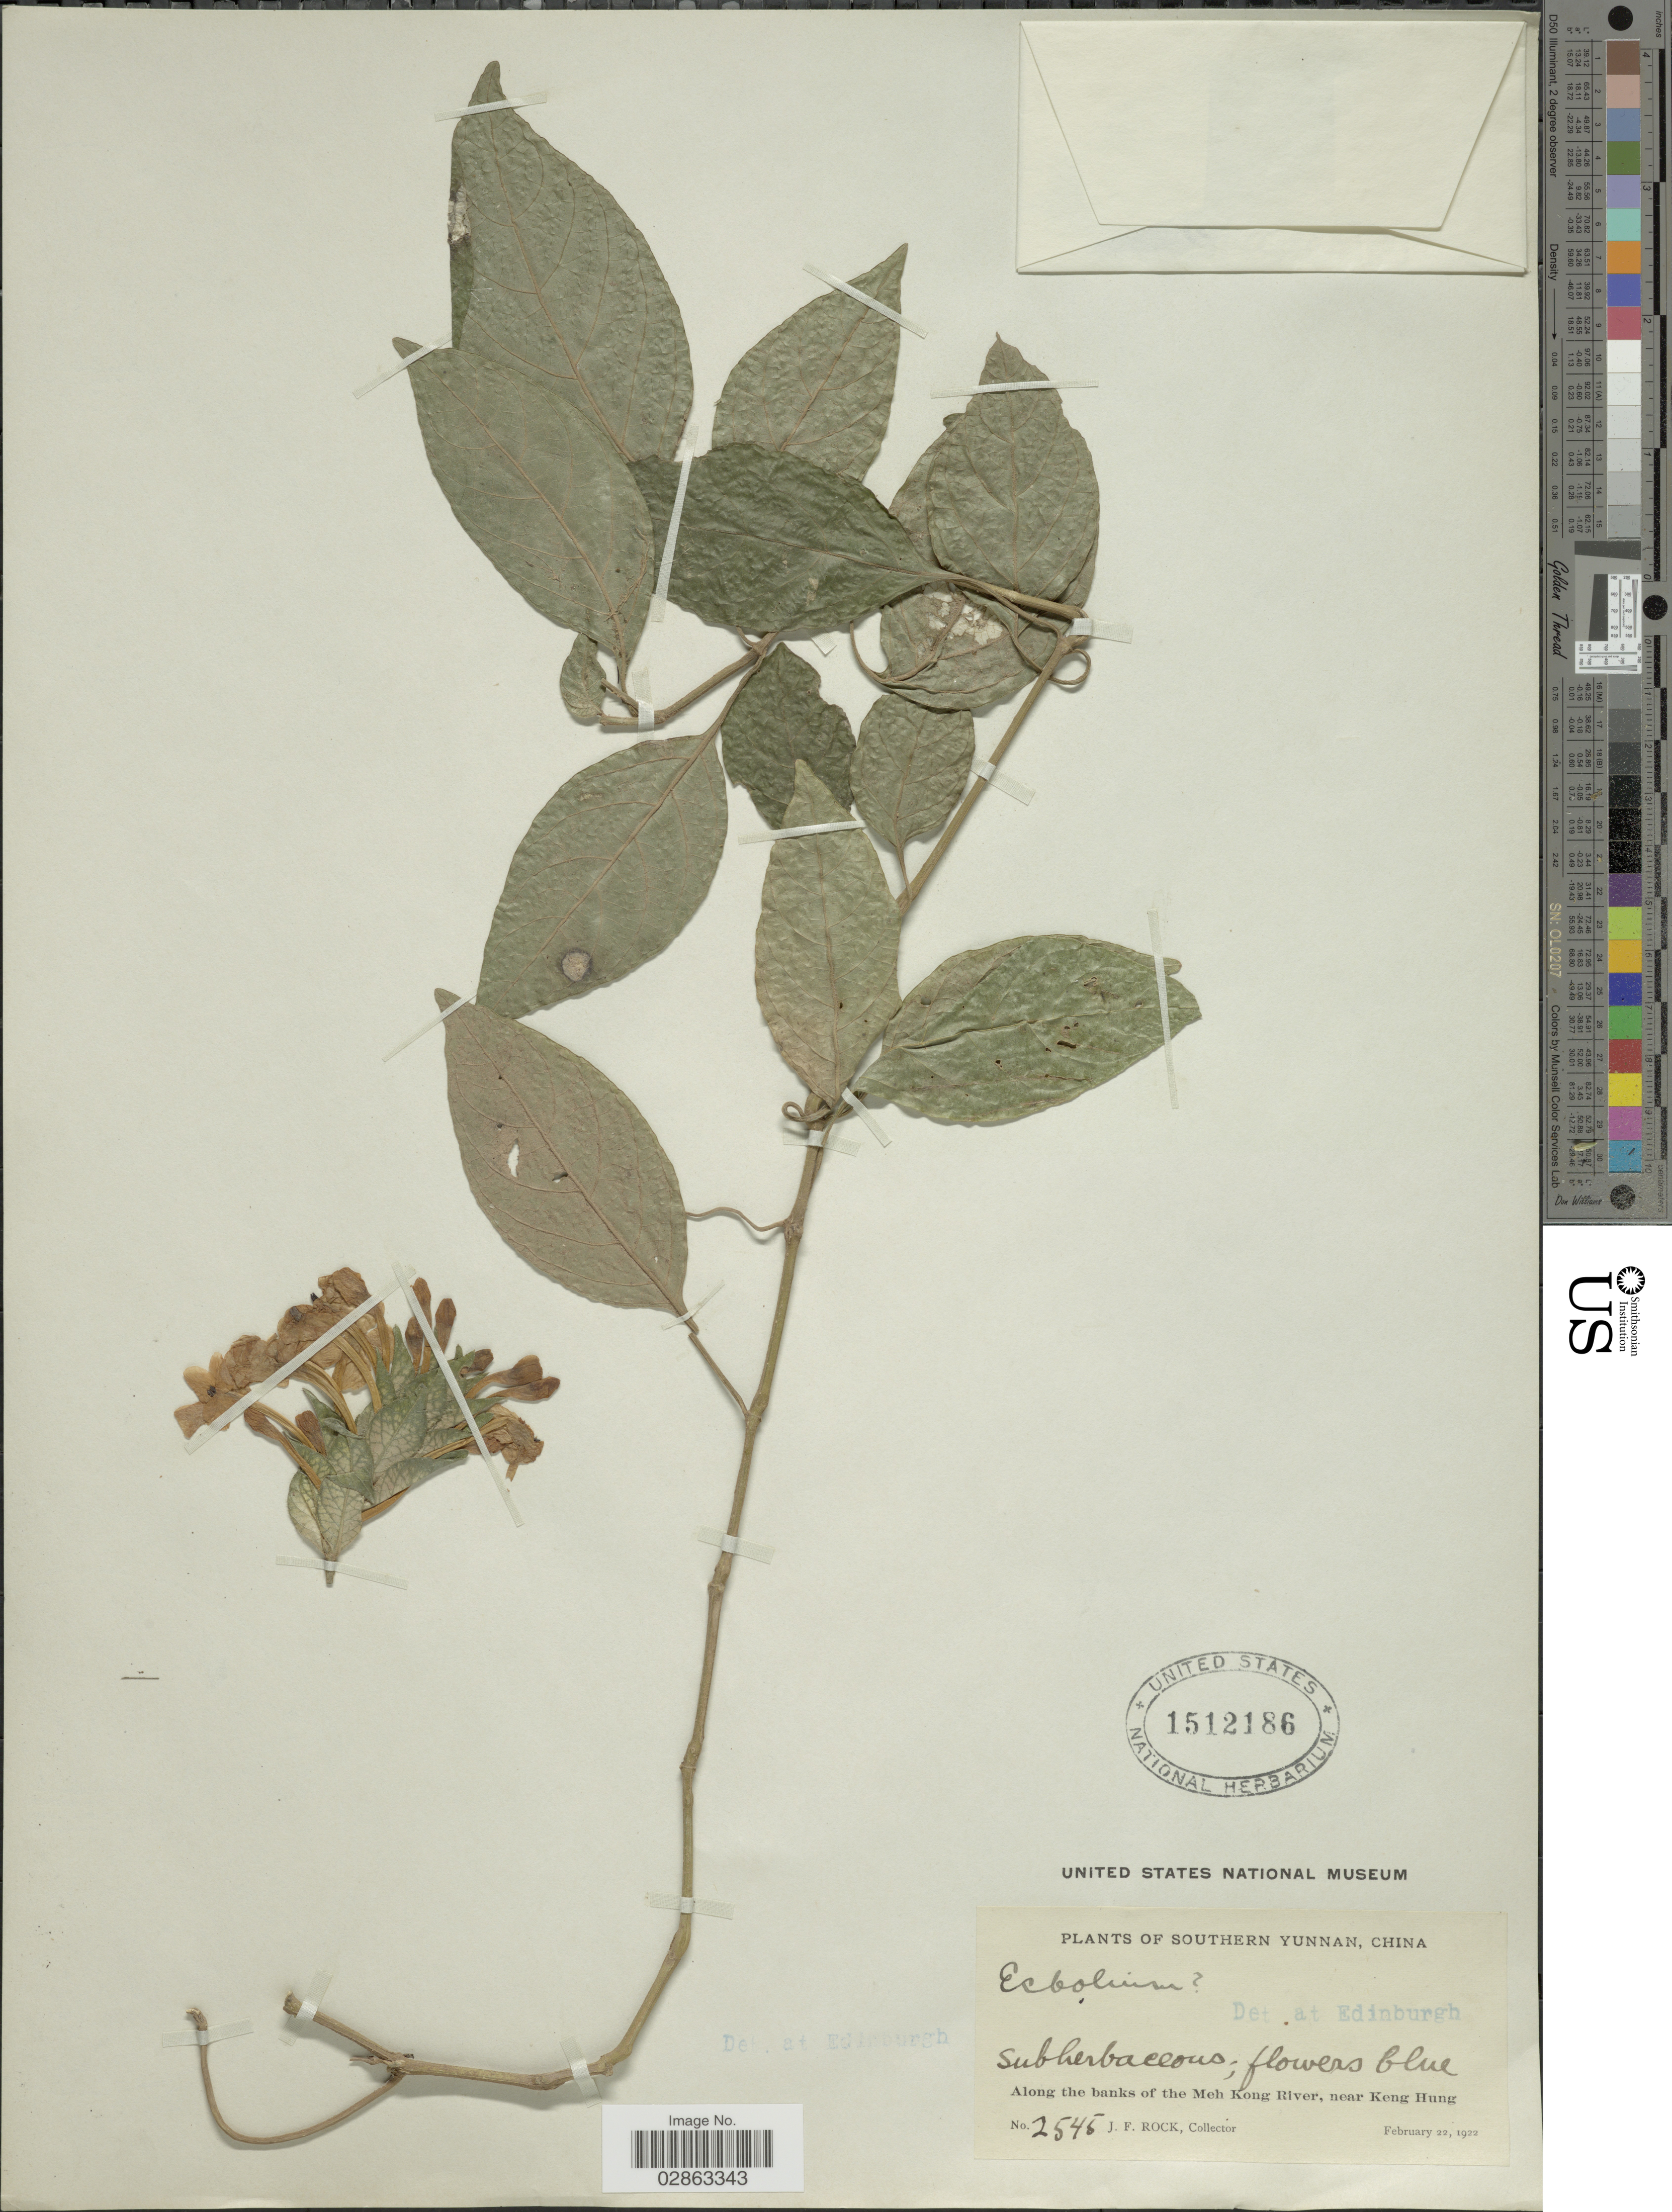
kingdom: Plantae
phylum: Tracheophyta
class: Magnoliopsida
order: Lamiales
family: Acanthaceae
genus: Eranthemum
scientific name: Eranthemum sp.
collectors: J. Rock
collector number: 2545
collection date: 1922-02-22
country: China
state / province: Yunnan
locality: Southern Yunnan. Along the banks of the Meh Kong River, near Keng Hung.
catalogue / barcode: US 1512186